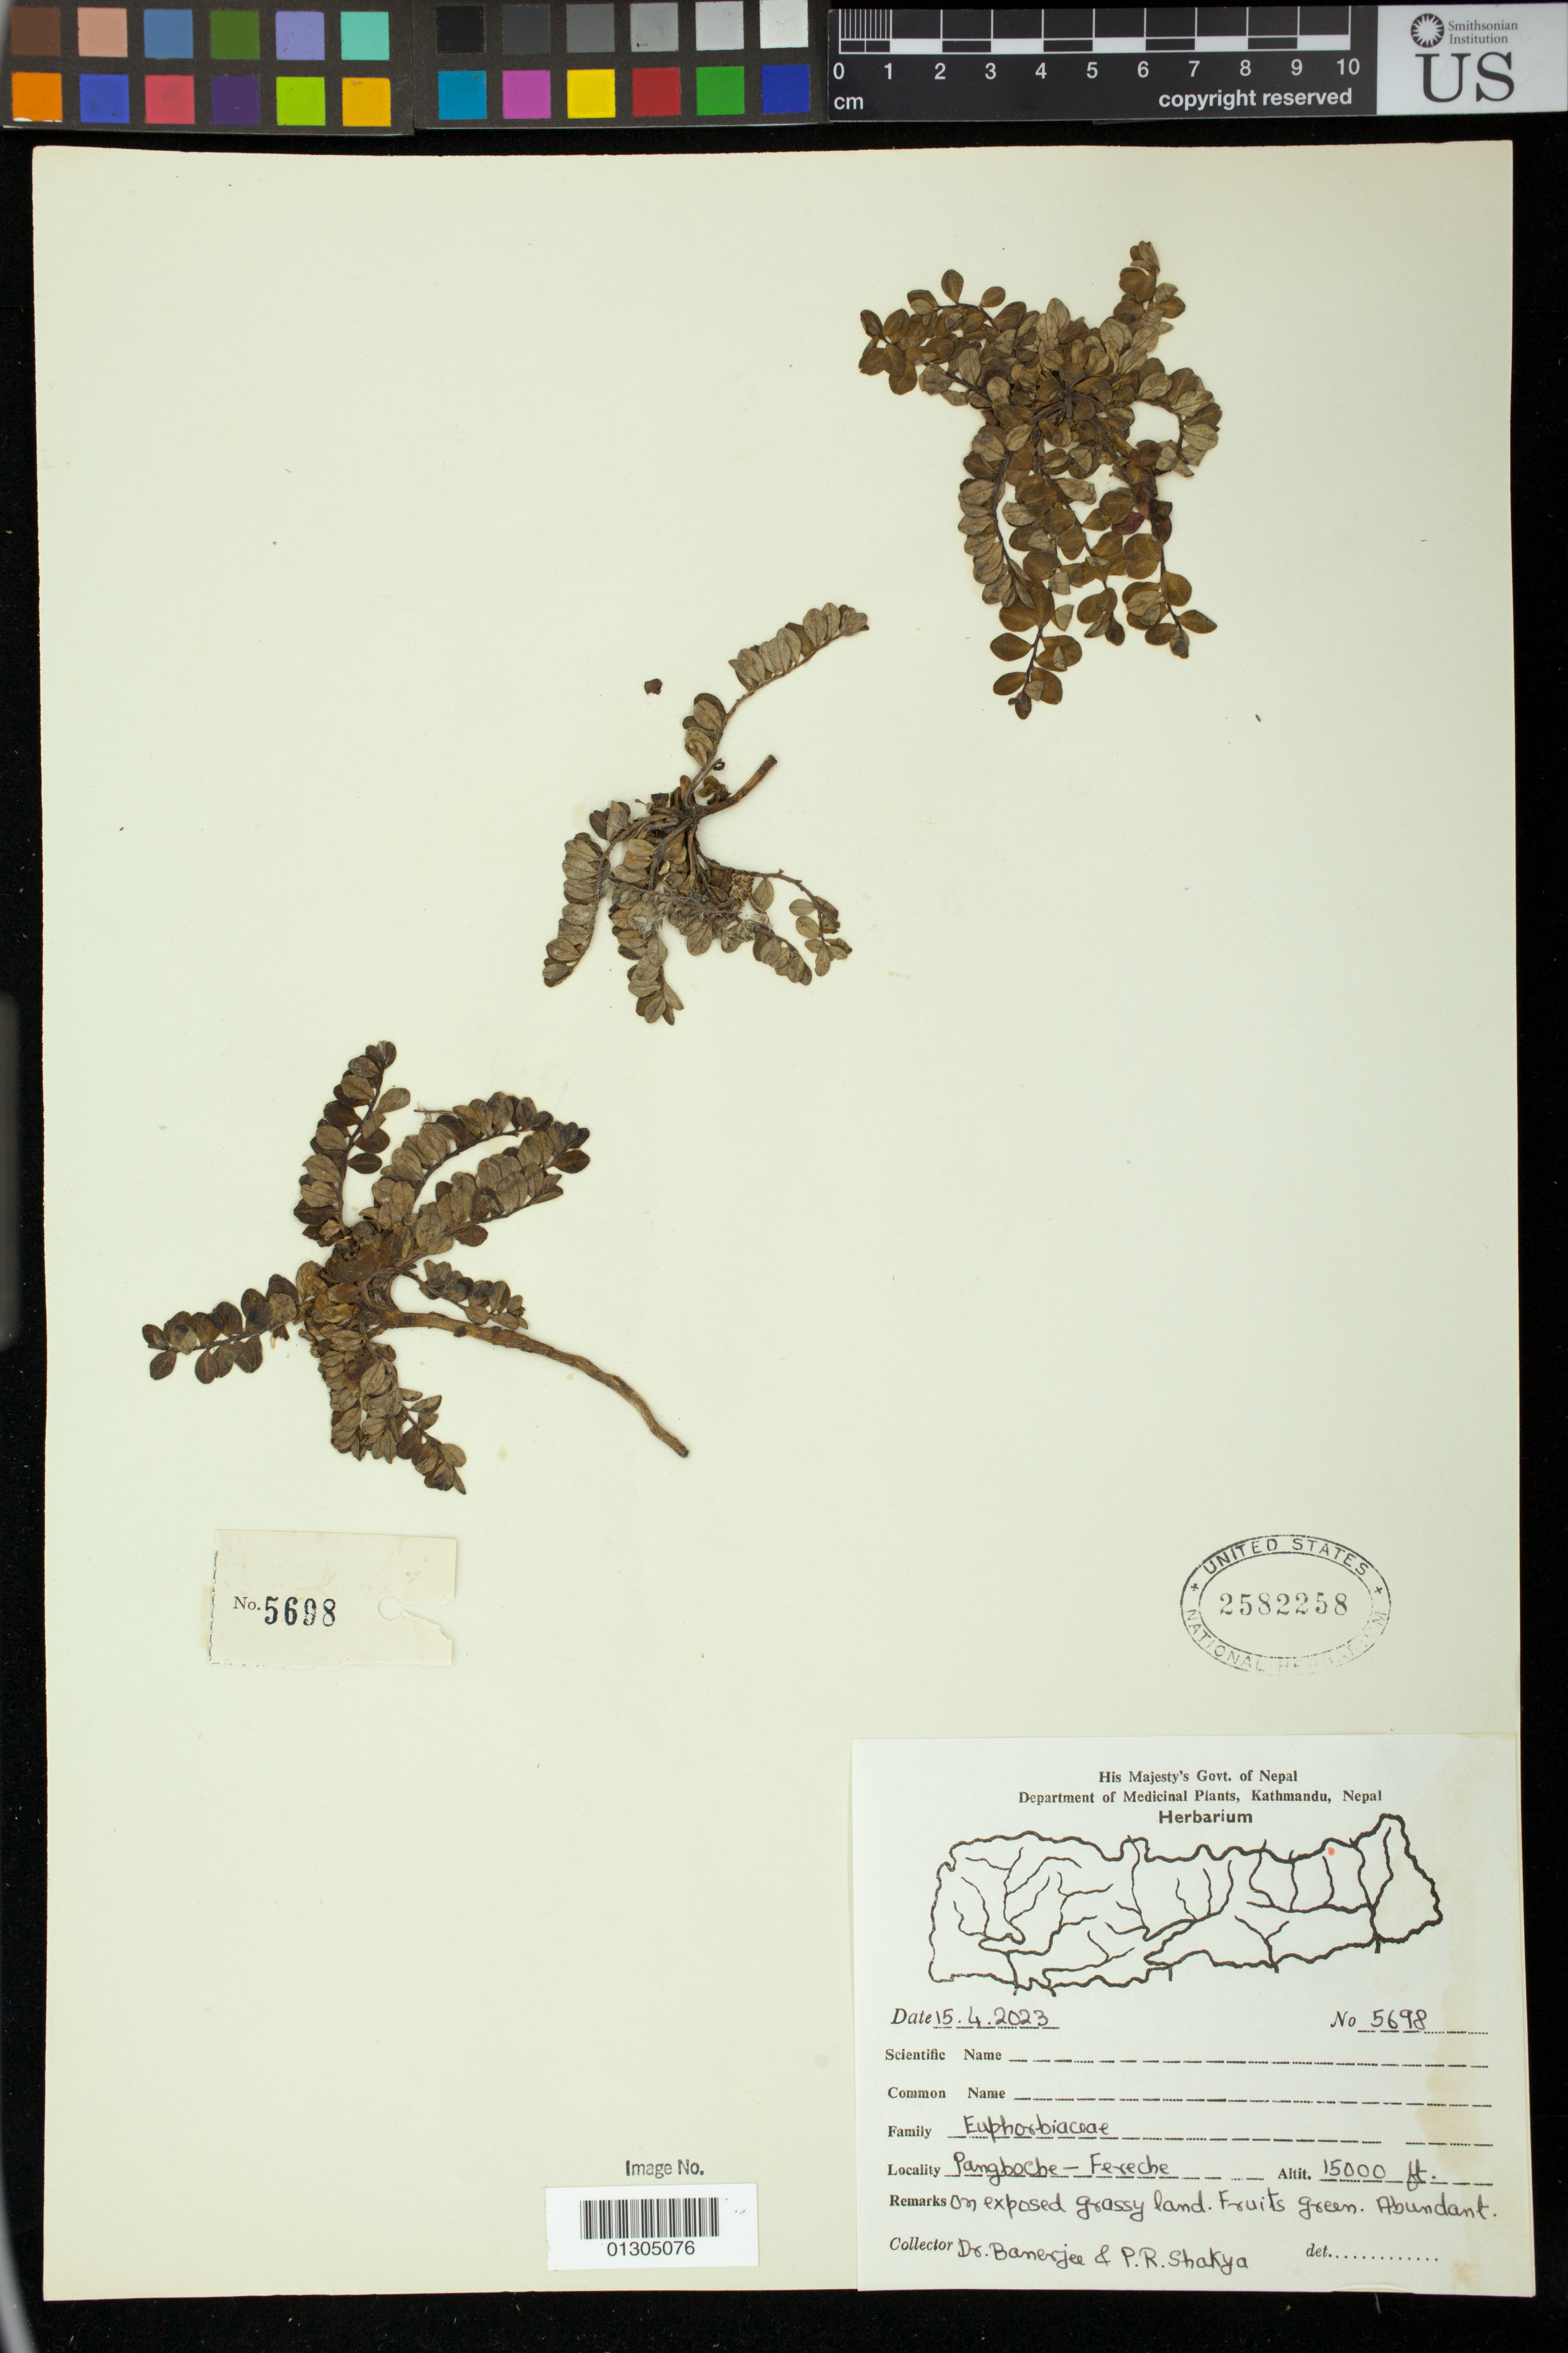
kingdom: Plantae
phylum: Tracheophyta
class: Magnoliopsida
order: Malpighiales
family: Euphorbiaceae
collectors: D. Banerjee & P. Shakya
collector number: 5698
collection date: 2003-04-15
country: Nepal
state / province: Eastern Region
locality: Pangboche-Fereche (Pheriche)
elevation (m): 4572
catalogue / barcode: US 2582258